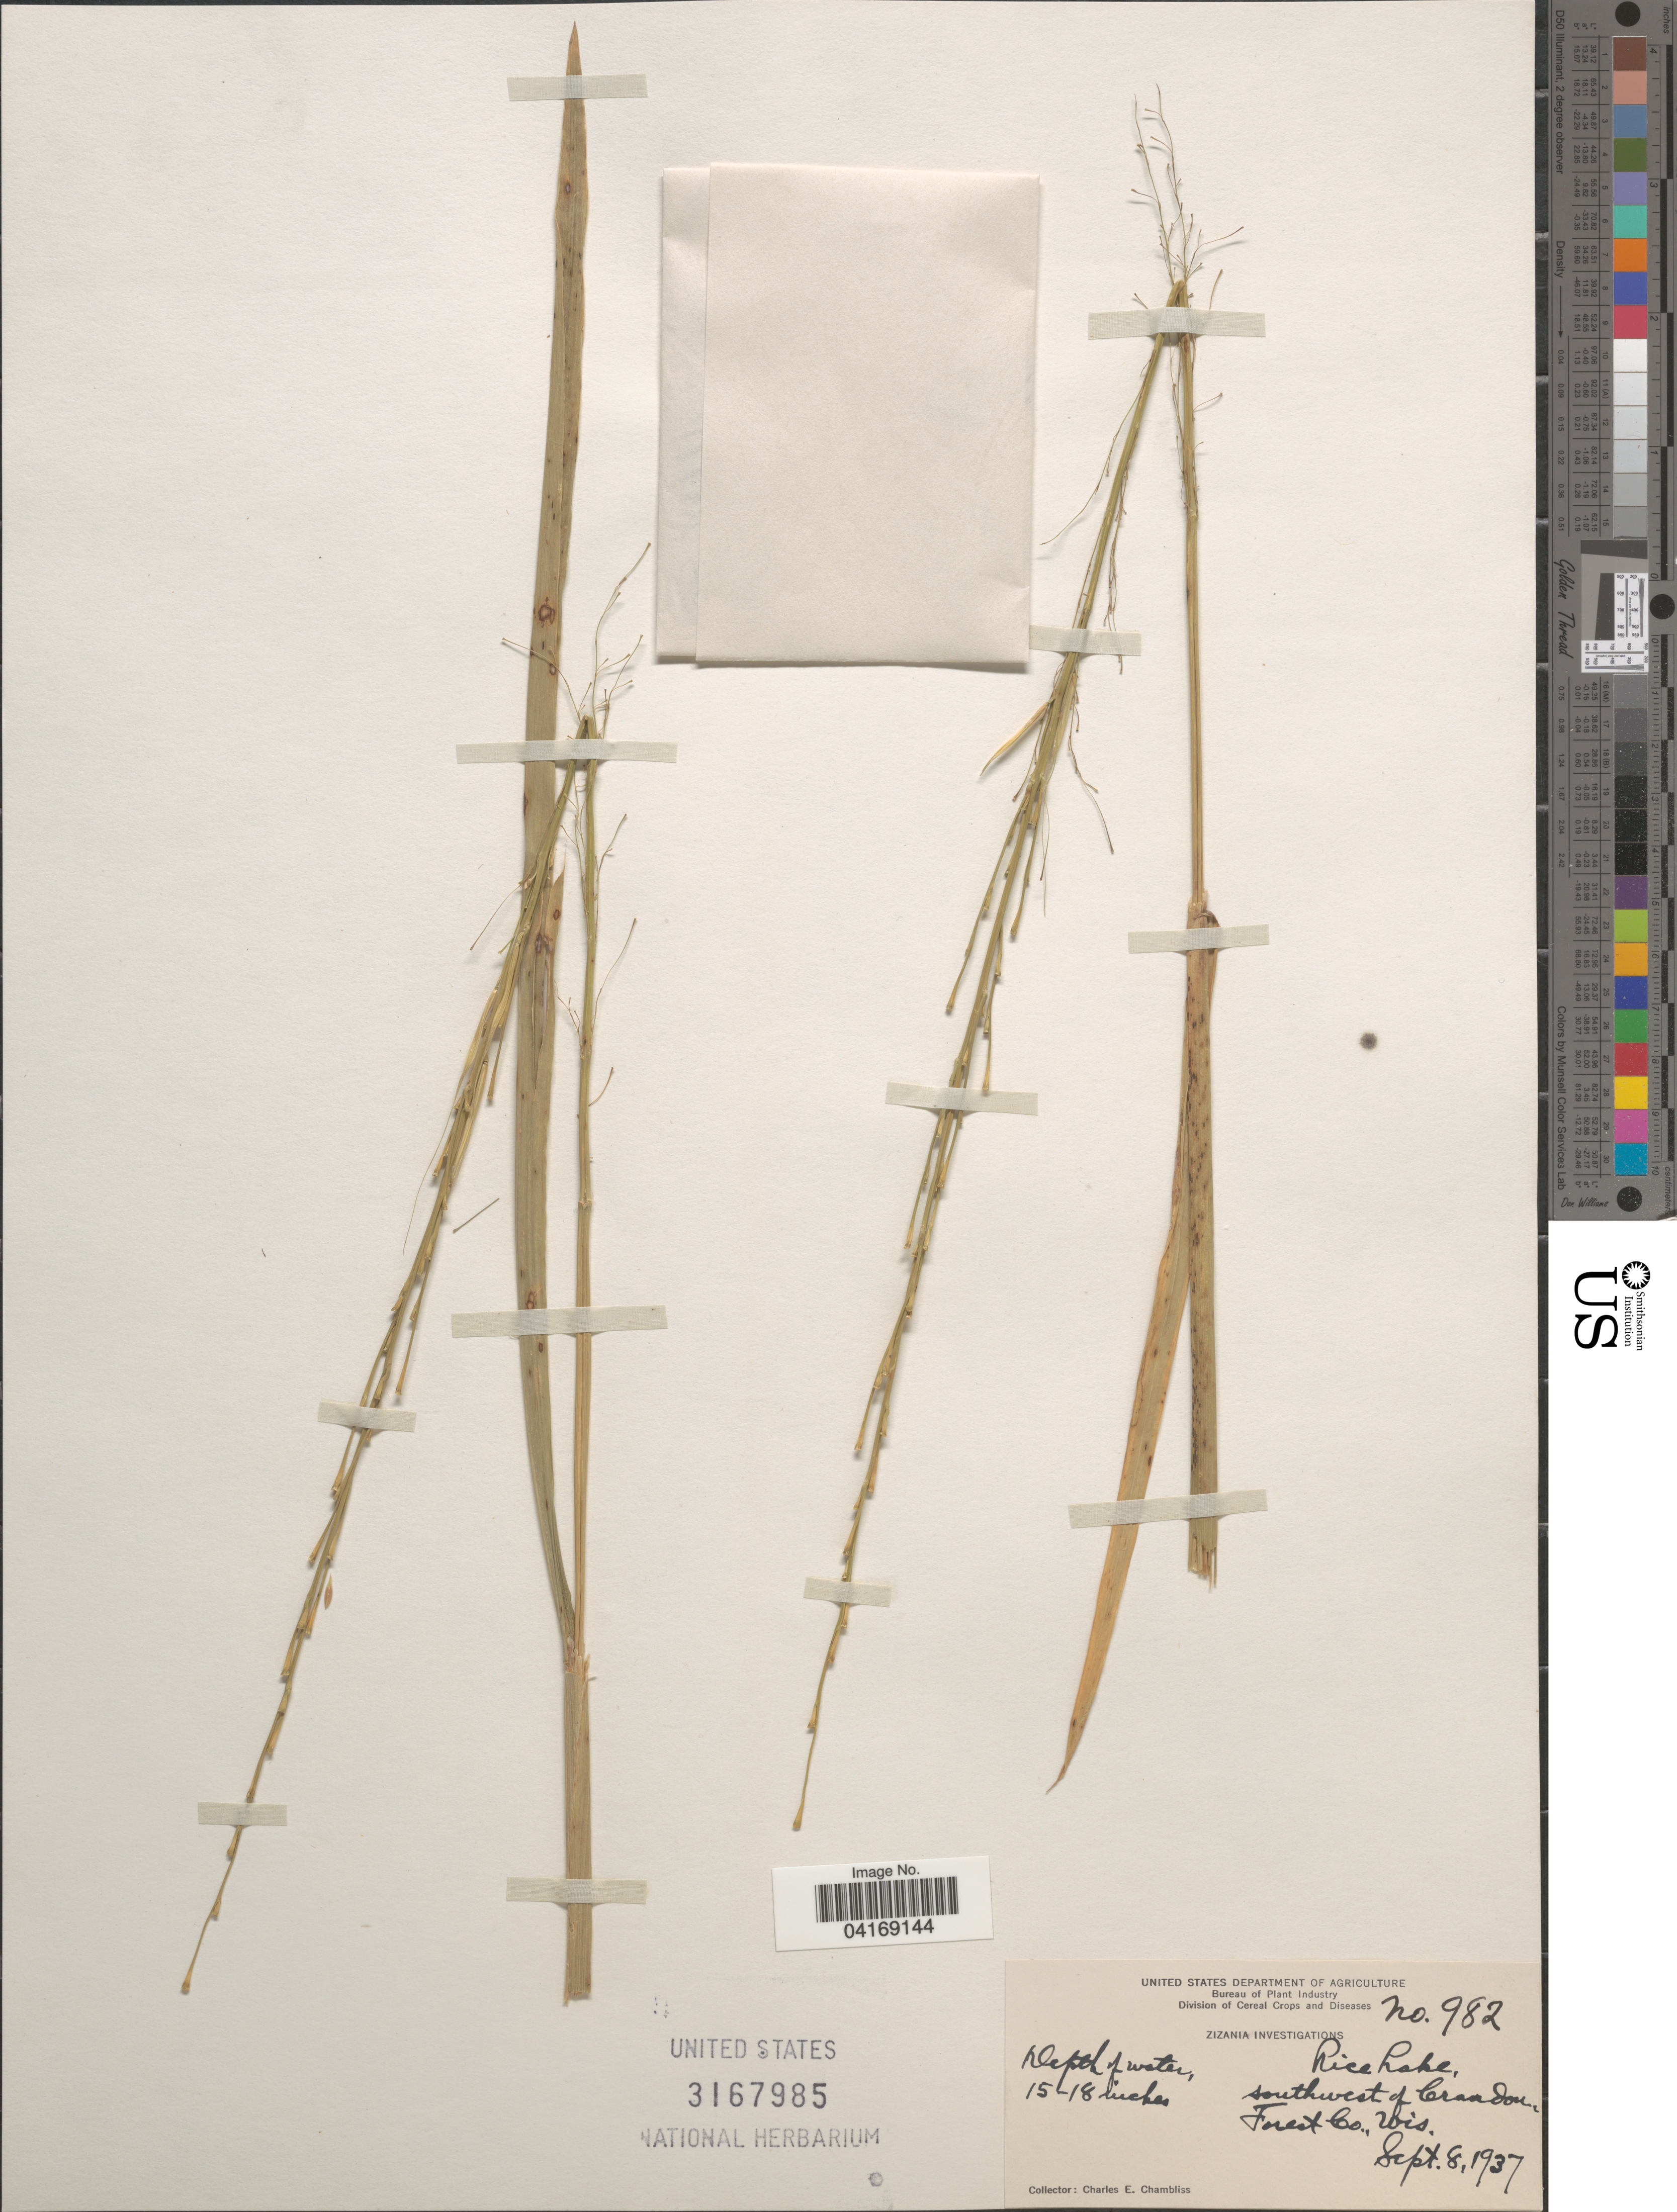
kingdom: Plantae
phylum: Tracheophyta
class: Liliopsida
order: Poales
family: Poaceae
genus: Zizania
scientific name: Zizania sp.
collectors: C. Chambliss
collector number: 982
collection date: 1937-09-08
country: United States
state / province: Wisconsin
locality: Rice Lake, southwest of Crandon, Forest Co.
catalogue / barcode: US 3167985